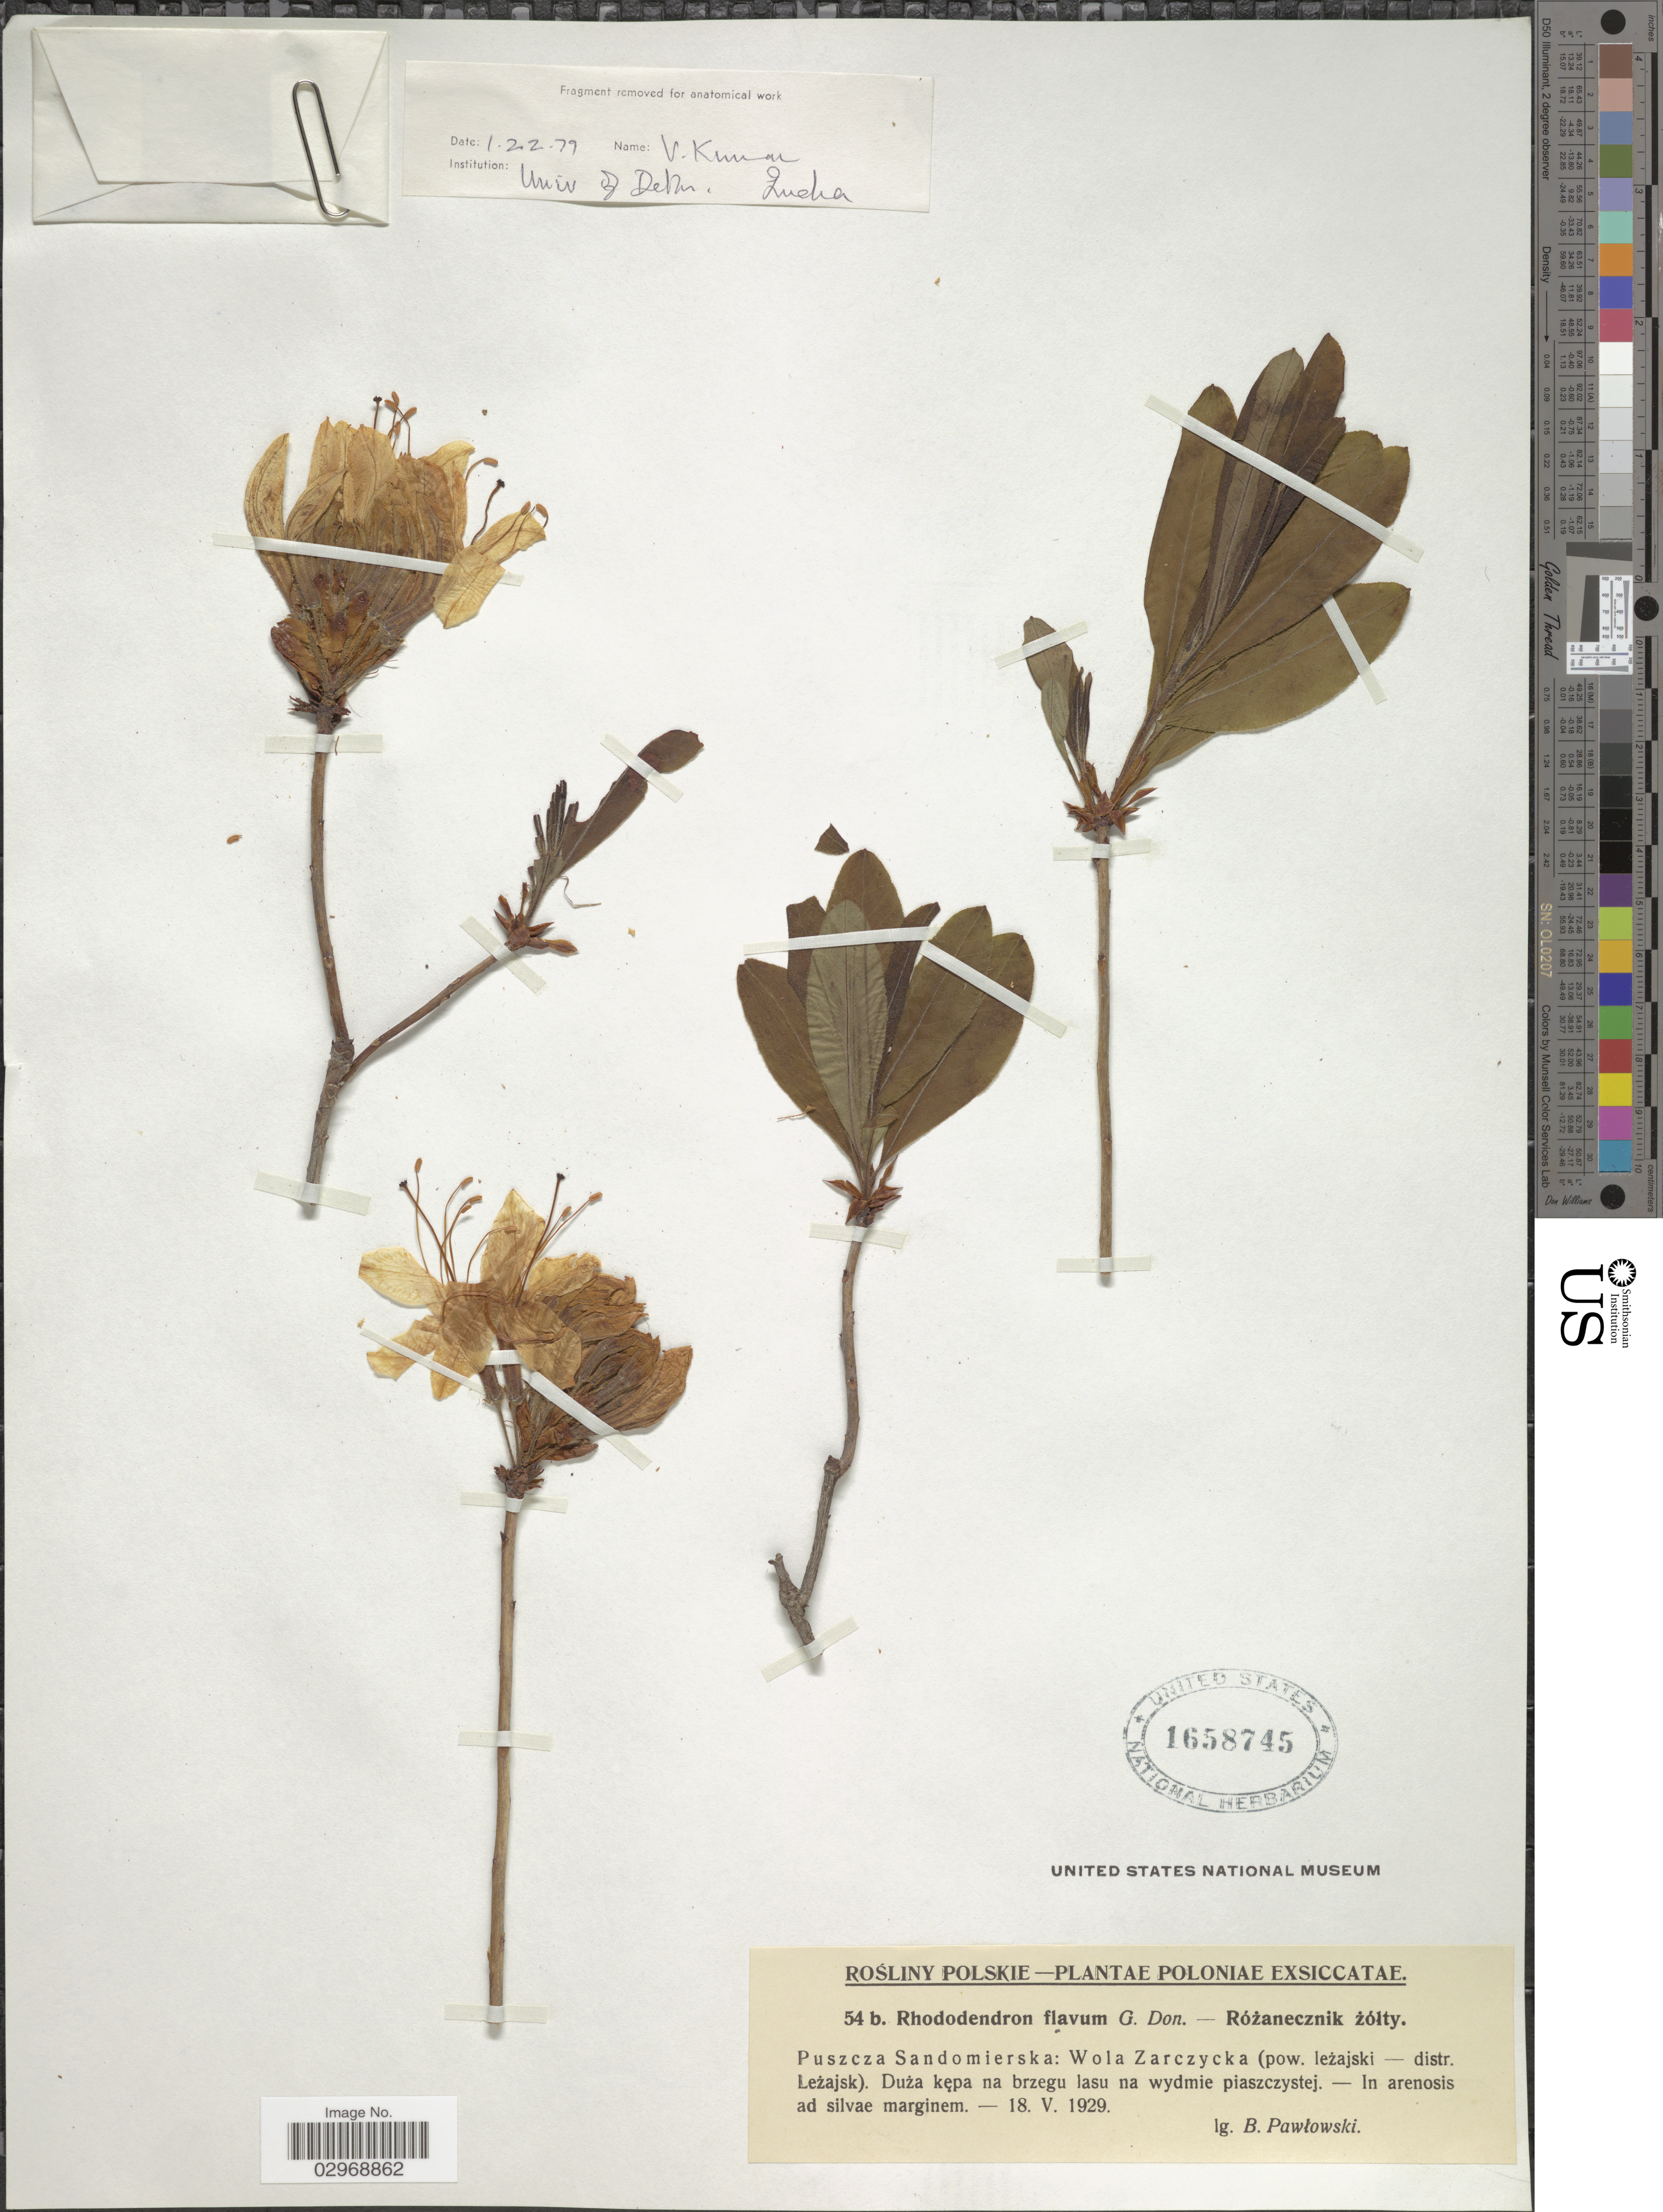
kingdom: Plantae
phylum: Tracheophyta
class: Magnoliopsida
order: Ericales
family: Ericaceae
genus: Rhododendron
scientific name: Rhododendron luteum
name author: Sweet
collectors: B. Pawlowski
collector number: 54b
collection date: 1929-05-18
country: Poland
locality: Puszcza Sandomierska: Wola Zarczycka (pow. lesajski - distr. Lezajsk).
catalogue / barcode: US 1658745